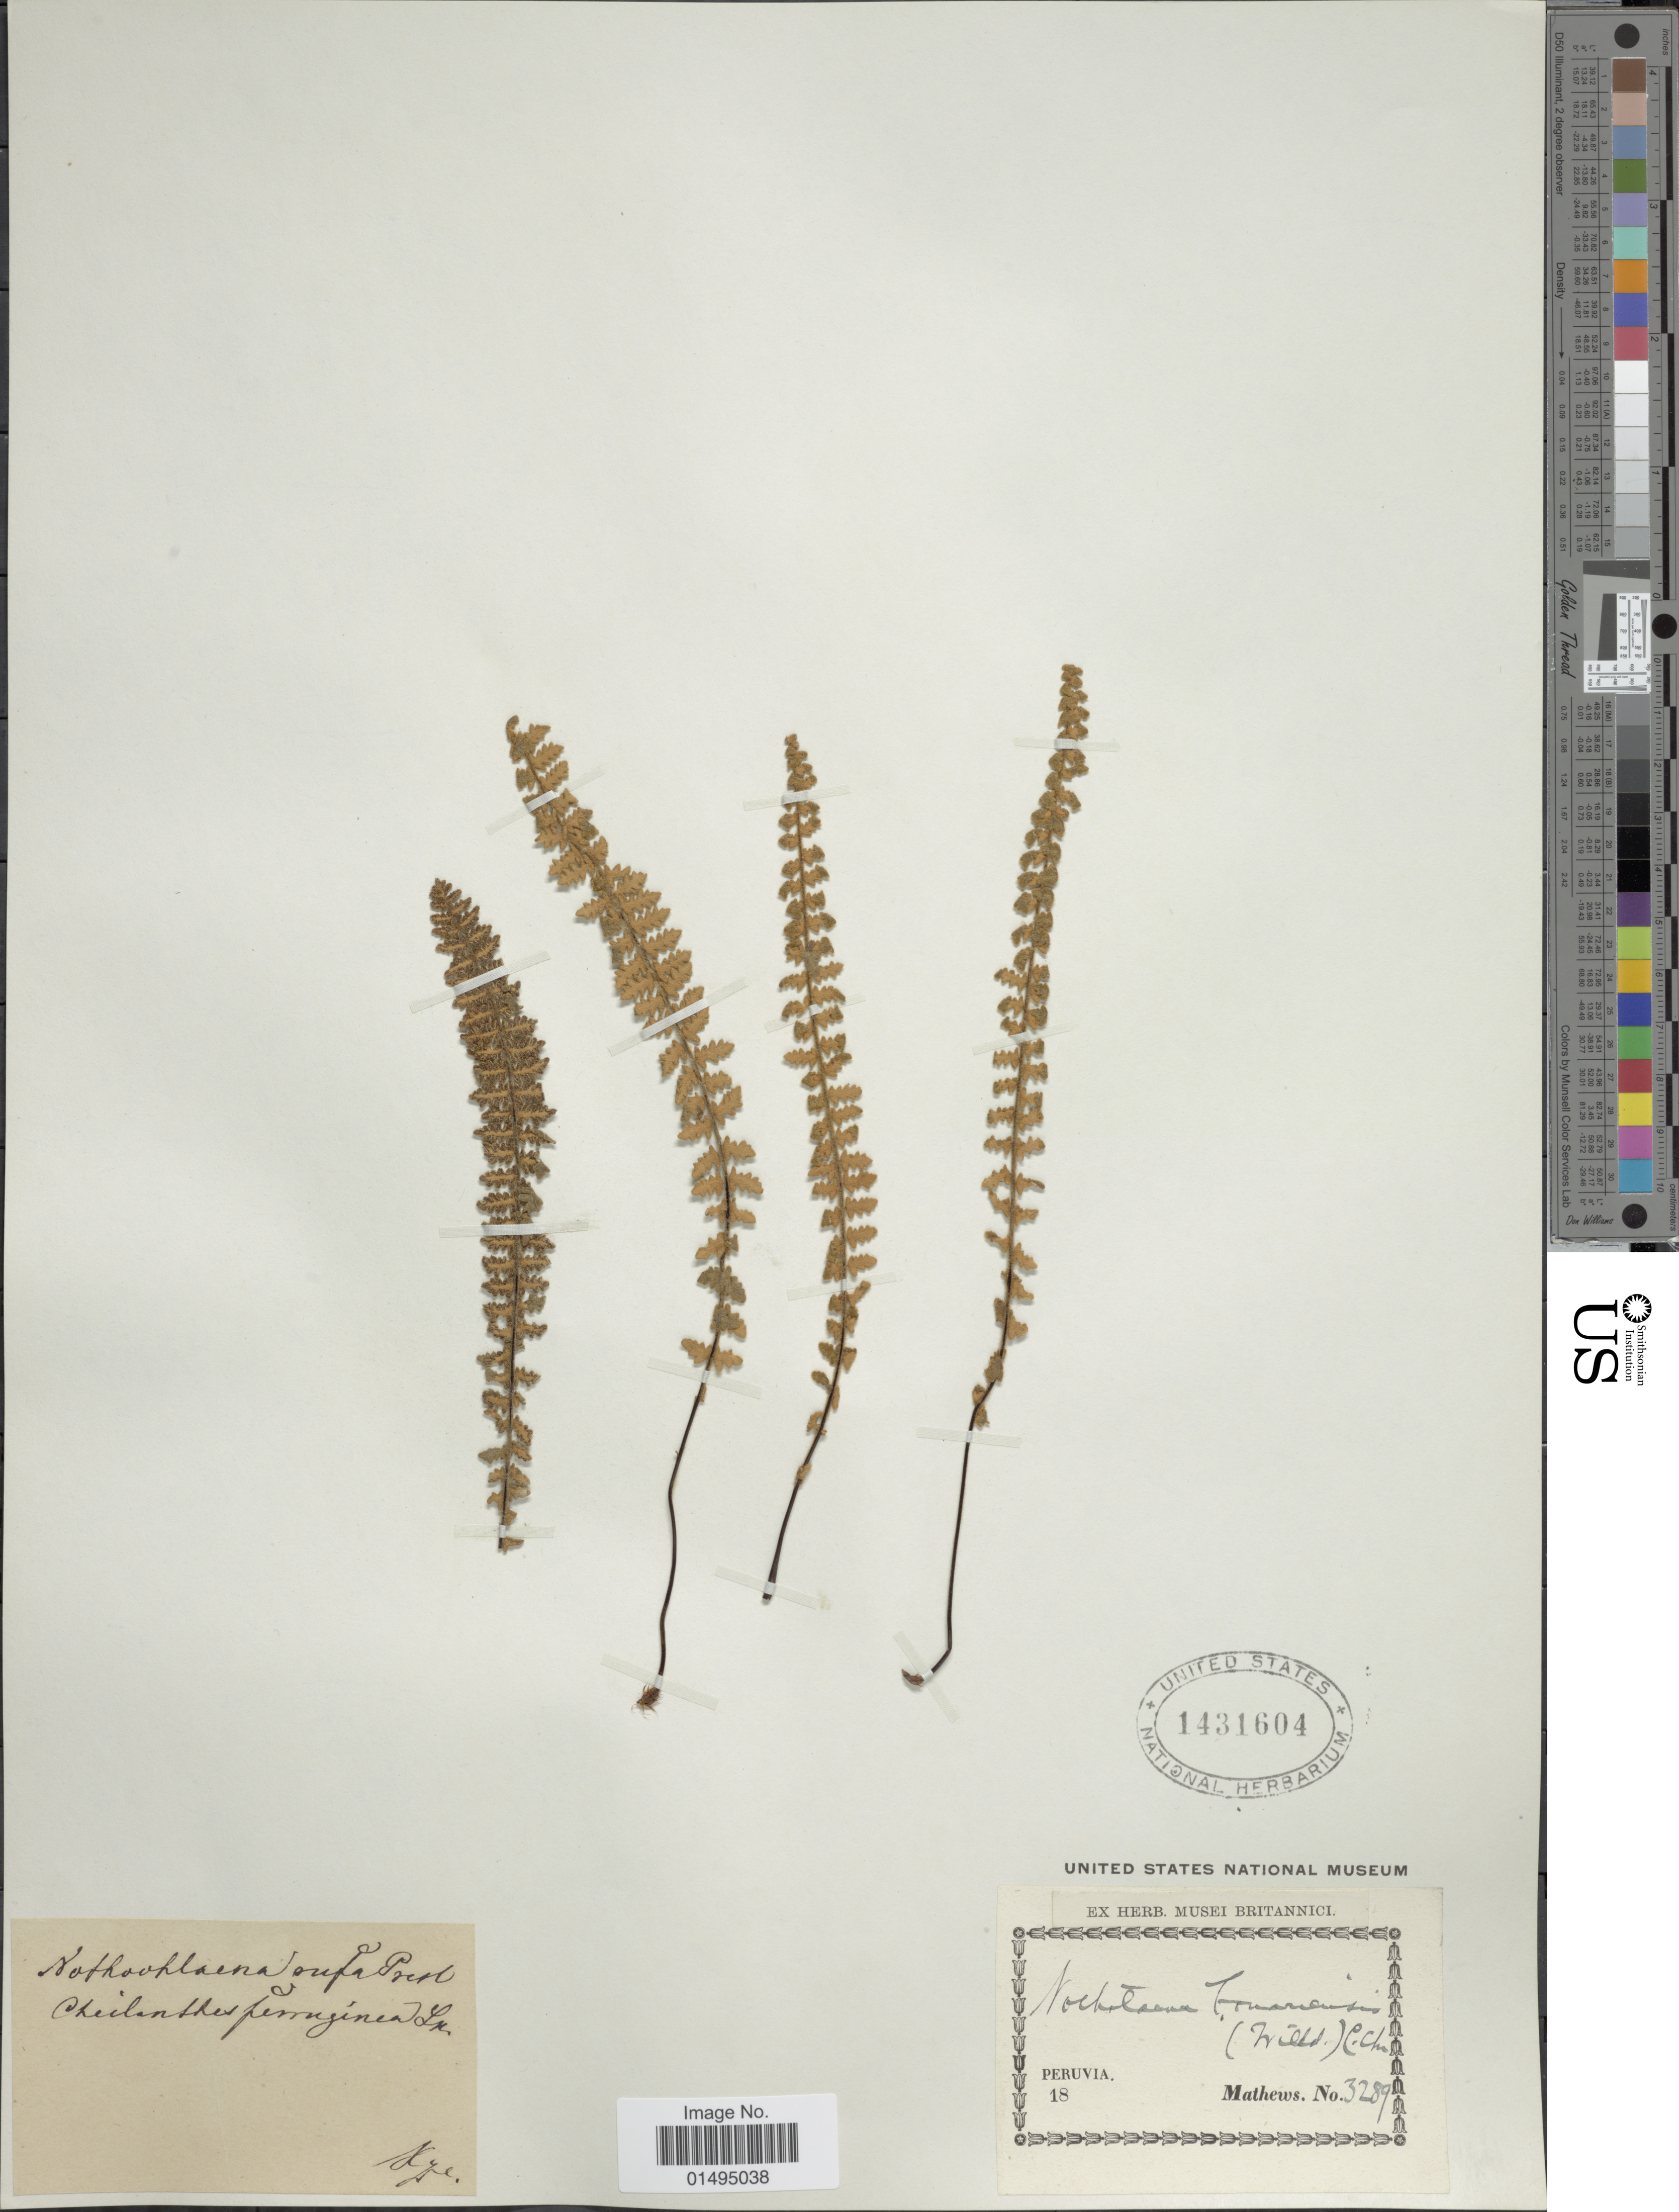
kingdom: Plantae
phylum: Tracheophyta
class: Polypodiopsida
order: Polypodiales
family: Pteridaceae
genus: Myriopteris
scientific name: Myriopteris aurea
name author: (Poir.) Grusz & Windham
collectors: -- Mathews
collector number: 3289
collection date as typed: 18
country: Peru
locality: Peruvia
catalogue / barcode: US 1431604